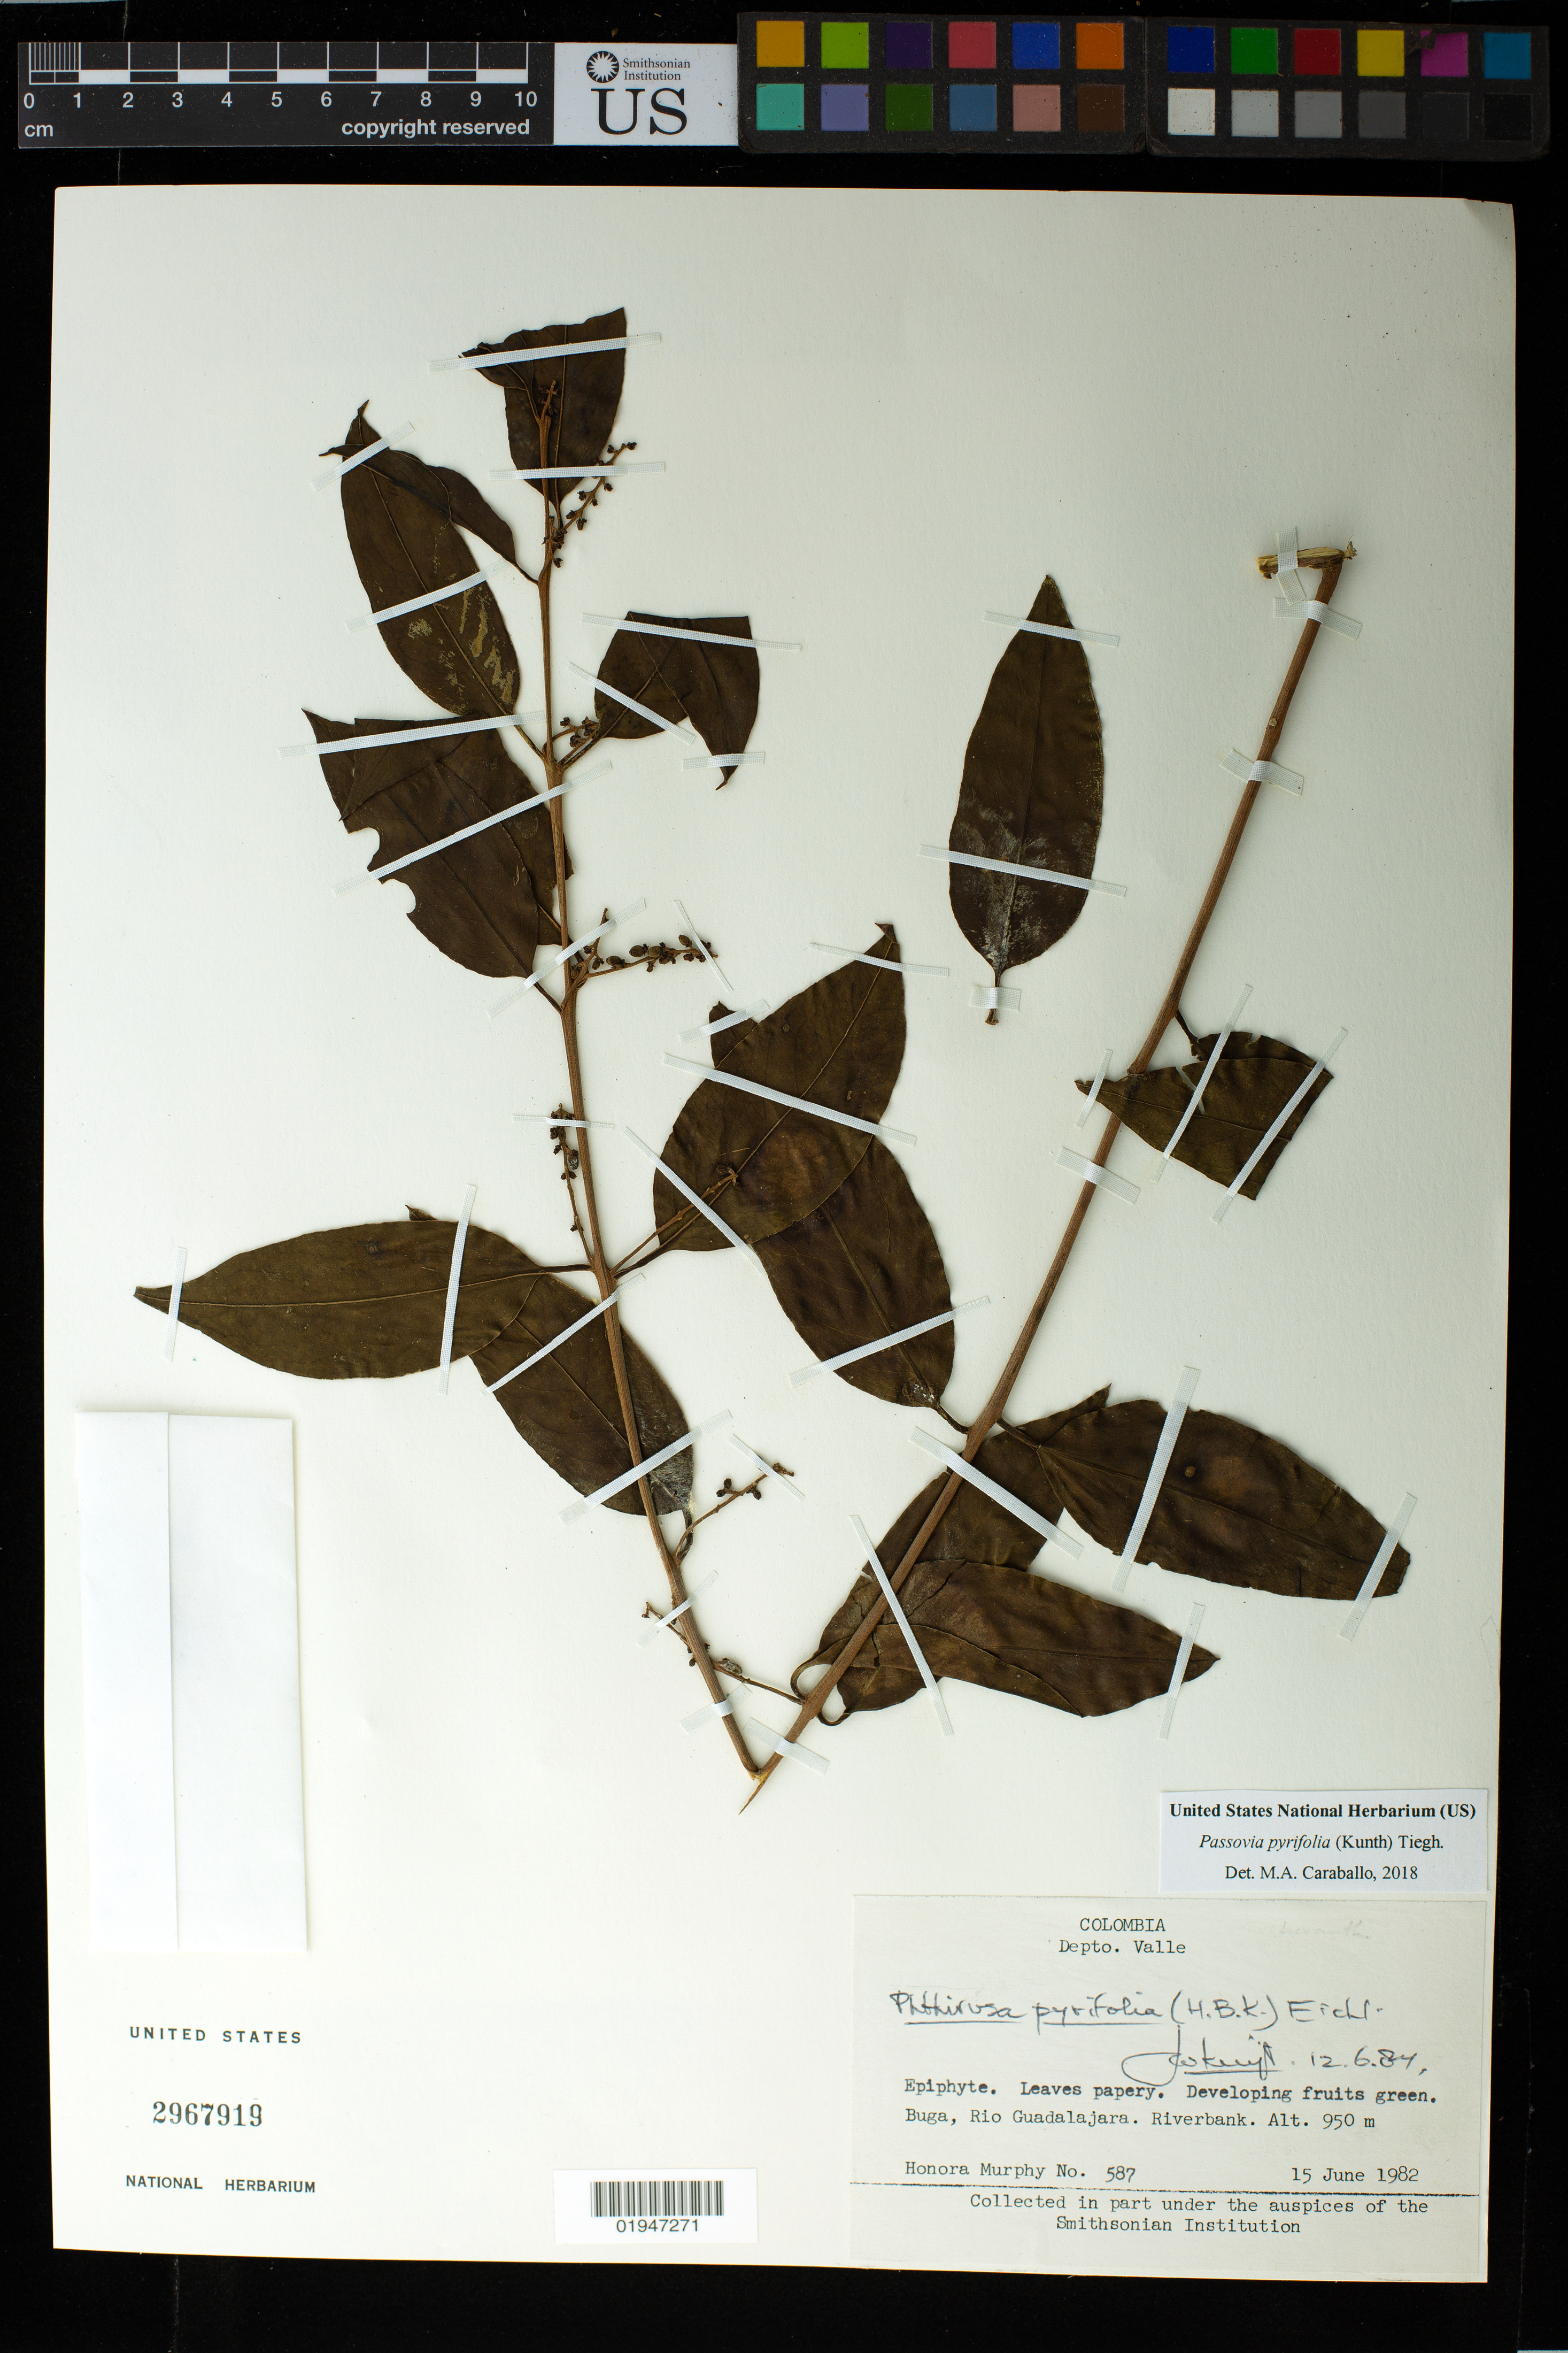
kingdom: Plantae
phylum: Tracheophyta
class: Magnoliopsida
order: Santalales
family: Loranthaceae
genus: Passovia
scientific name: Passovia pyrifolia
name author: (Kunth) Tiegh.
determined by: Caraballo-Ortiz, Marcos A., (MISS), University of Mississippi (UNITED STATES)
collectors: H. Murphy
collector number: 587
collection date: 1982-06-15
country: Colombia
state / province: Valle del Cauca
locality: Buga, Rio Guadalajara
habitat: Riverbank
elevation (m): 950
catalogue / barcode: US 2967919